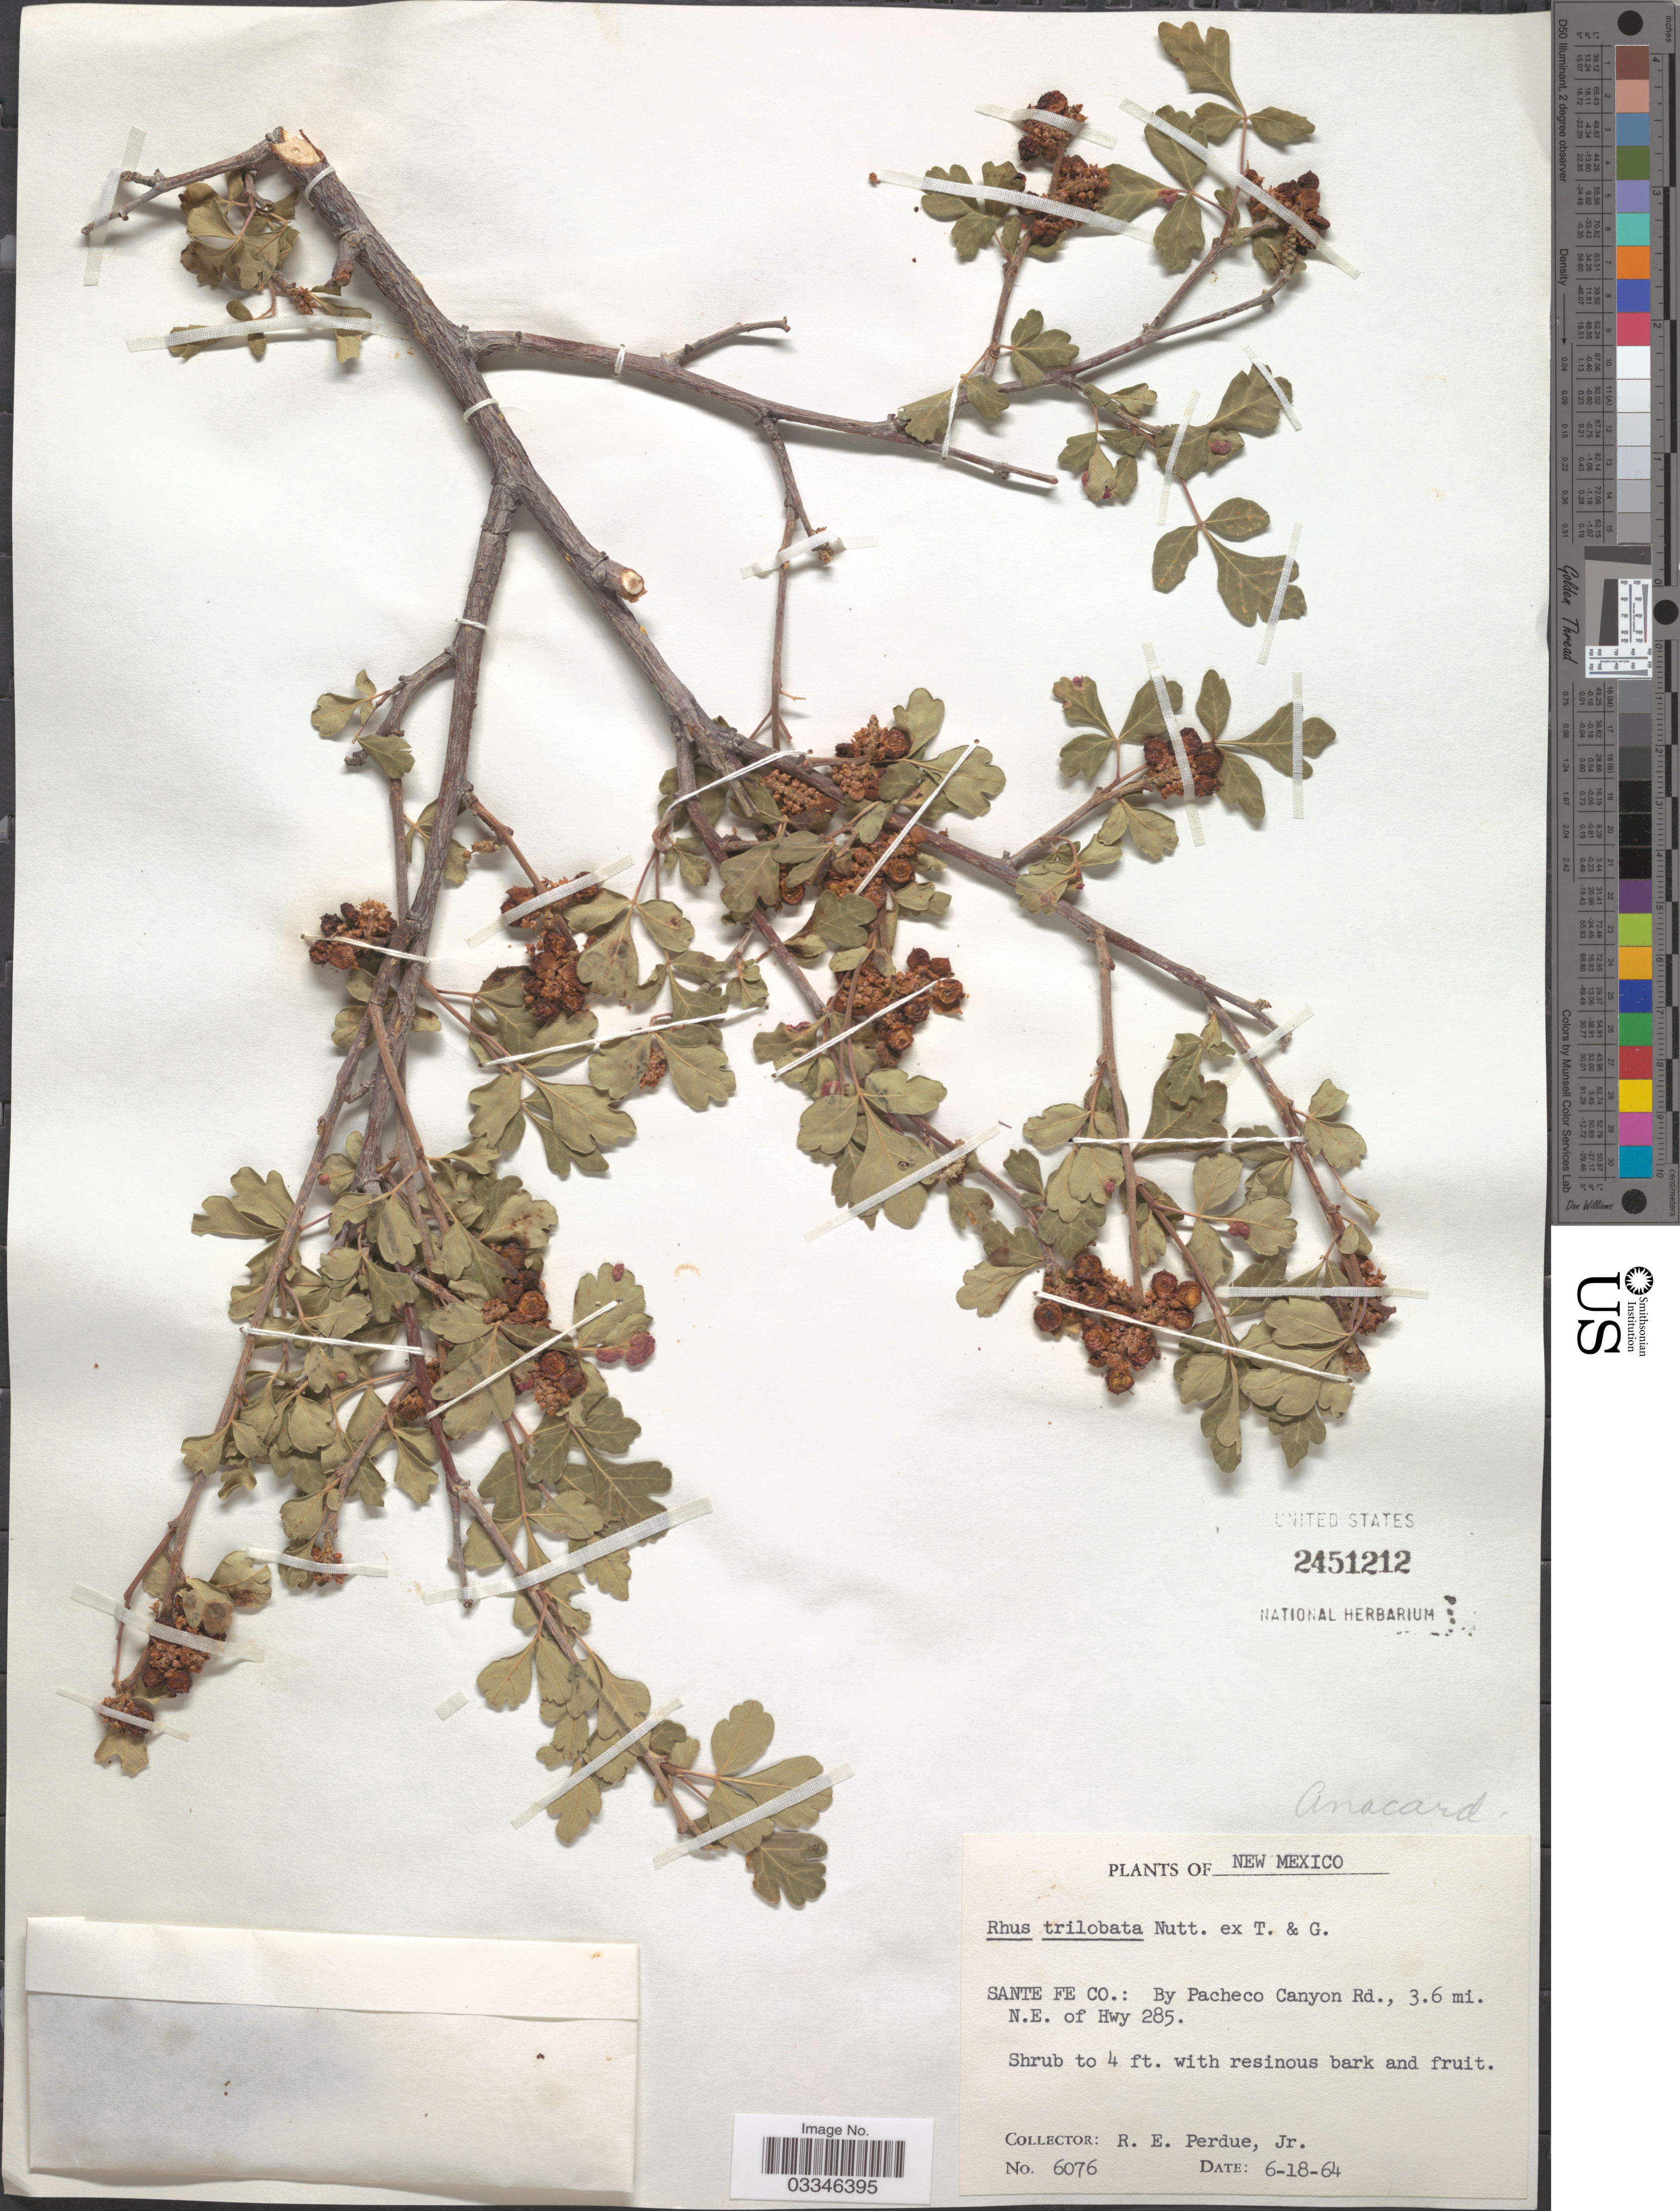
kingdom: Plantae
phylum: Tracheophyta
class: Magnoliopsida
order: Sapindales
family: Anacardiaceae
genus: Rhus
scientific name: Rhus trilobata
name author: Nutt.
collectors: R. E. Perdue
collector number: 6076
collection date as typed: Transcribed d/m/y: 18/6/64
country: United States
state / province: New Mexico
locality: Santa Fe Co.: By Pacheco Canyon Rd., 3.6 mi. N.E. of Hwy 285.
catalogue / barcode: US 2451212